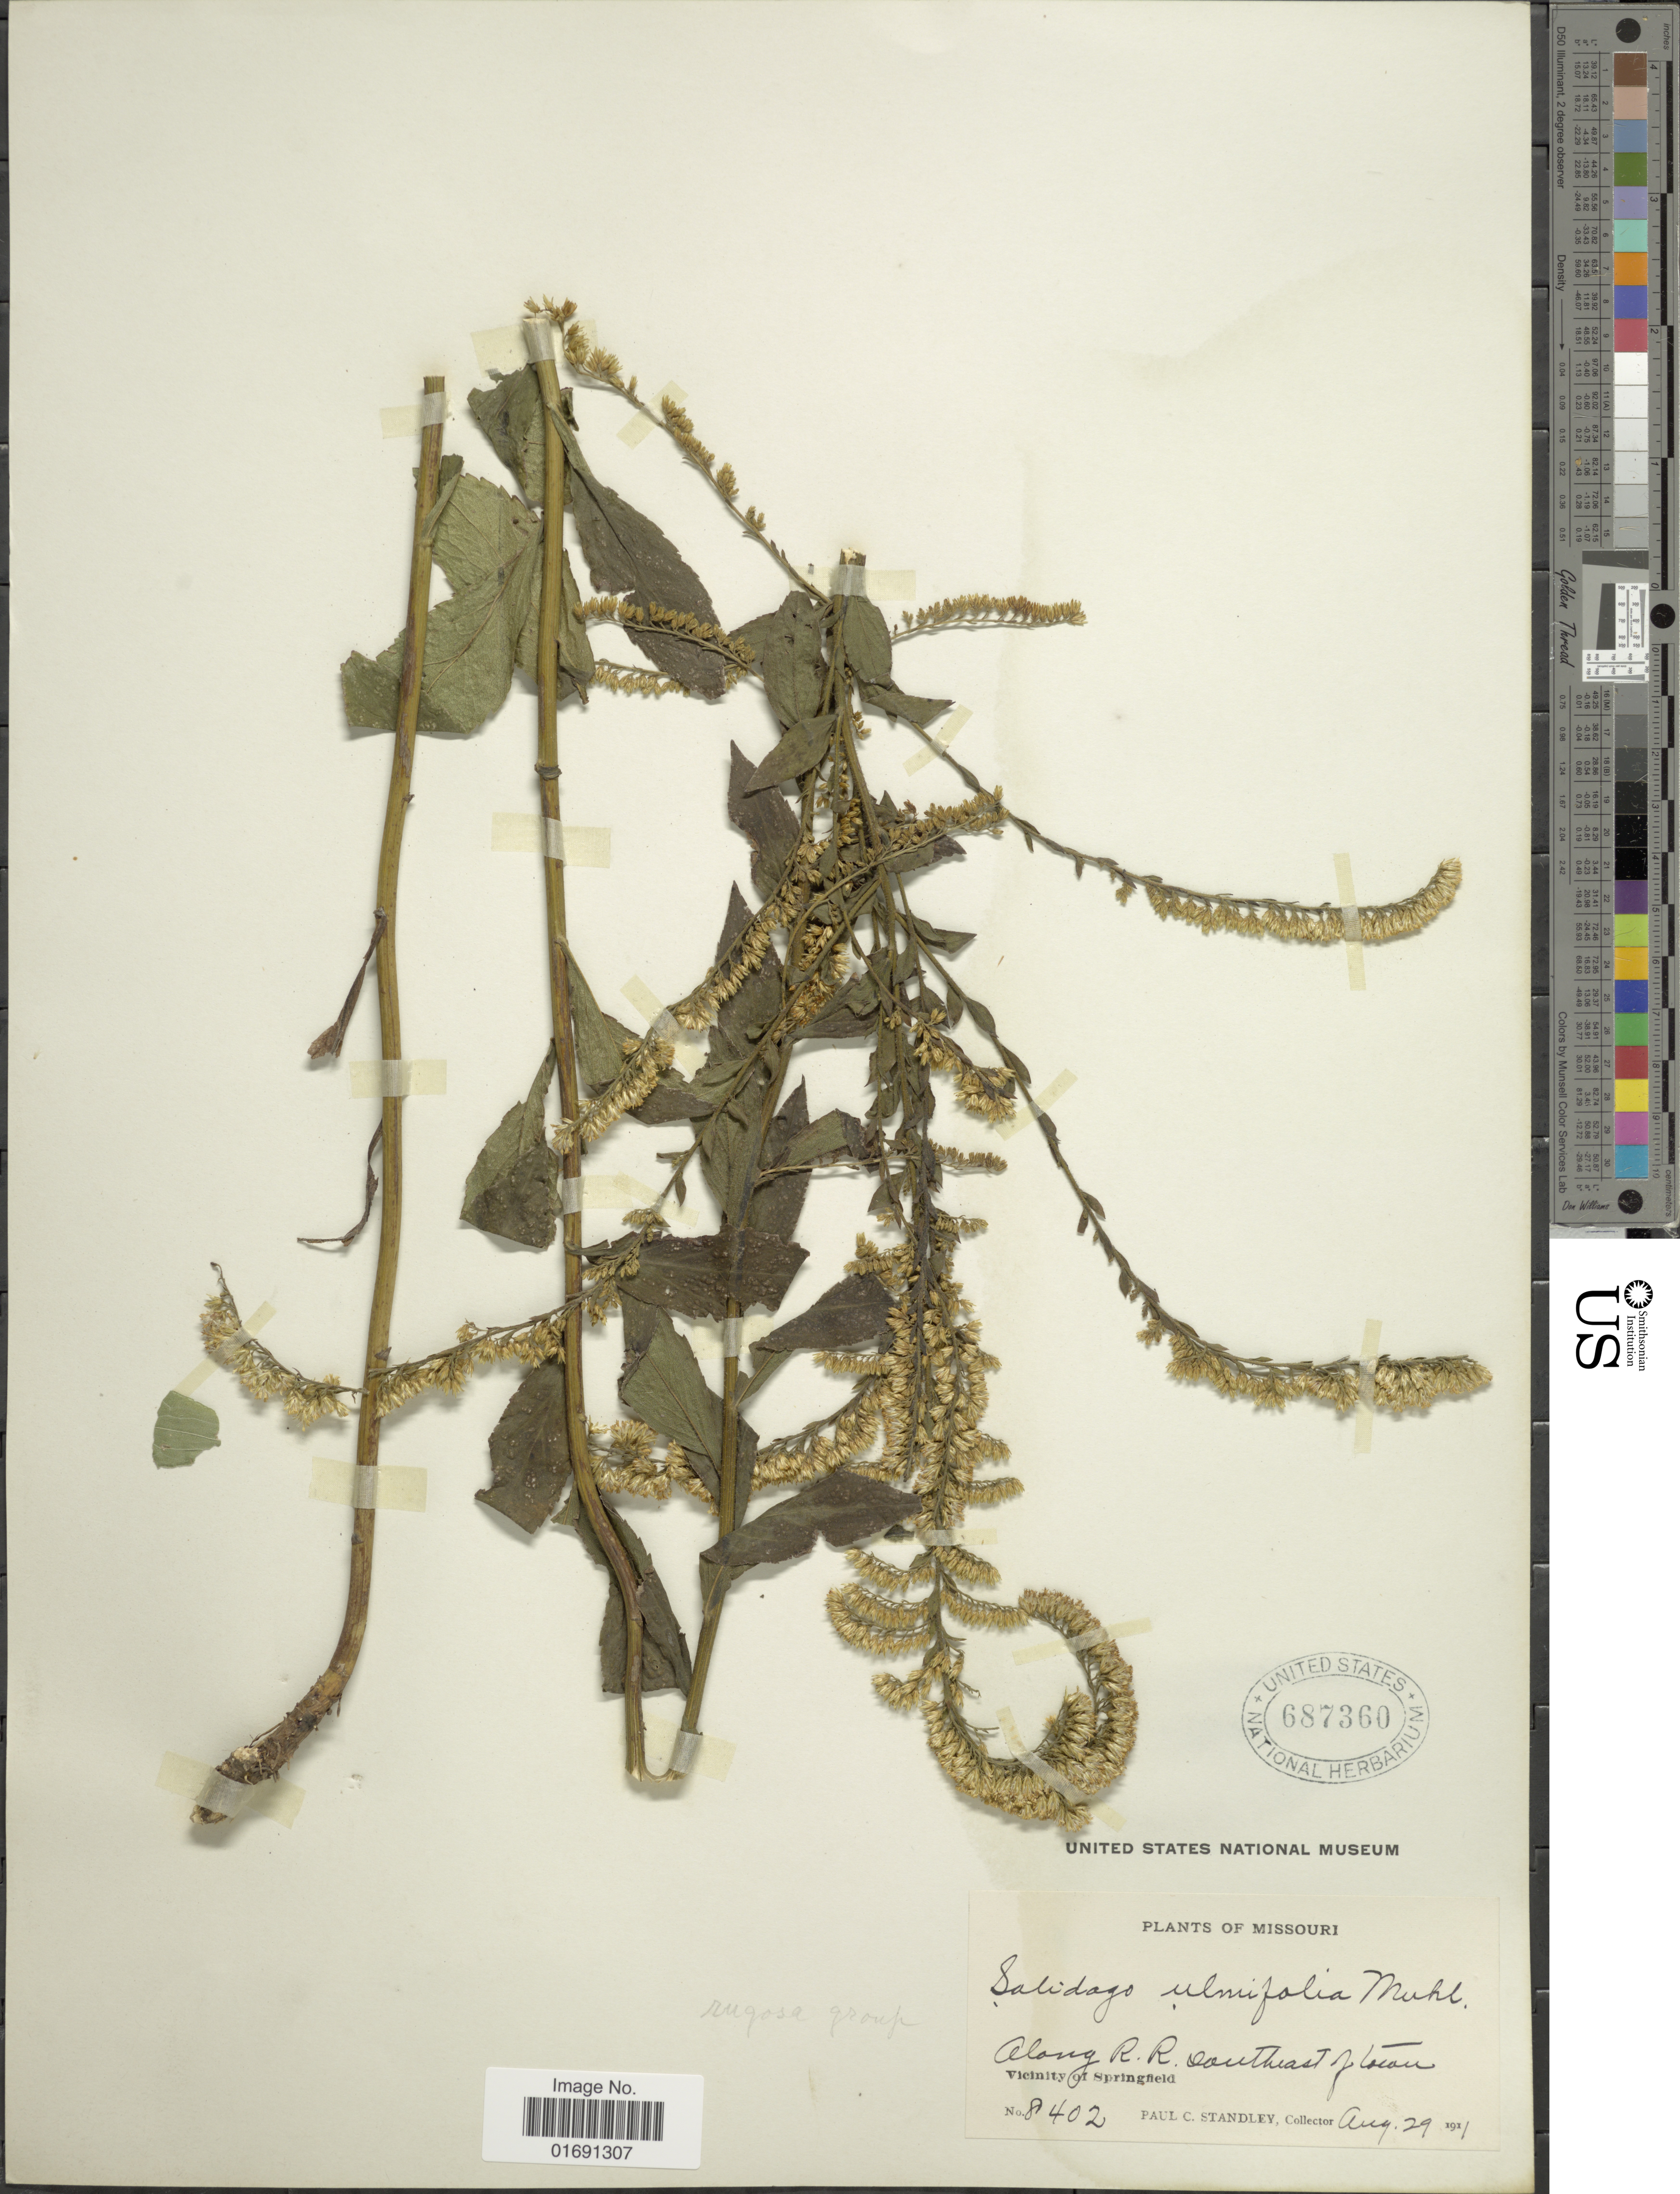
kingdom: Plantae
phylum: Tracheophyta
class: Magnoliopsida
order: Asterales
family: Asteraceae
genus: Solidago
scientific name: Solidago ulmifolia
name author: Muhl. ex Willd.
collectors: P. C. Standley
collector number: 8402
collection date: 1911-08-29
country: United States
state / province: Missouri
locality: Along R. R. southeast of Tocan, Vicinity of Springfield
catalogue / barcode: US 687360